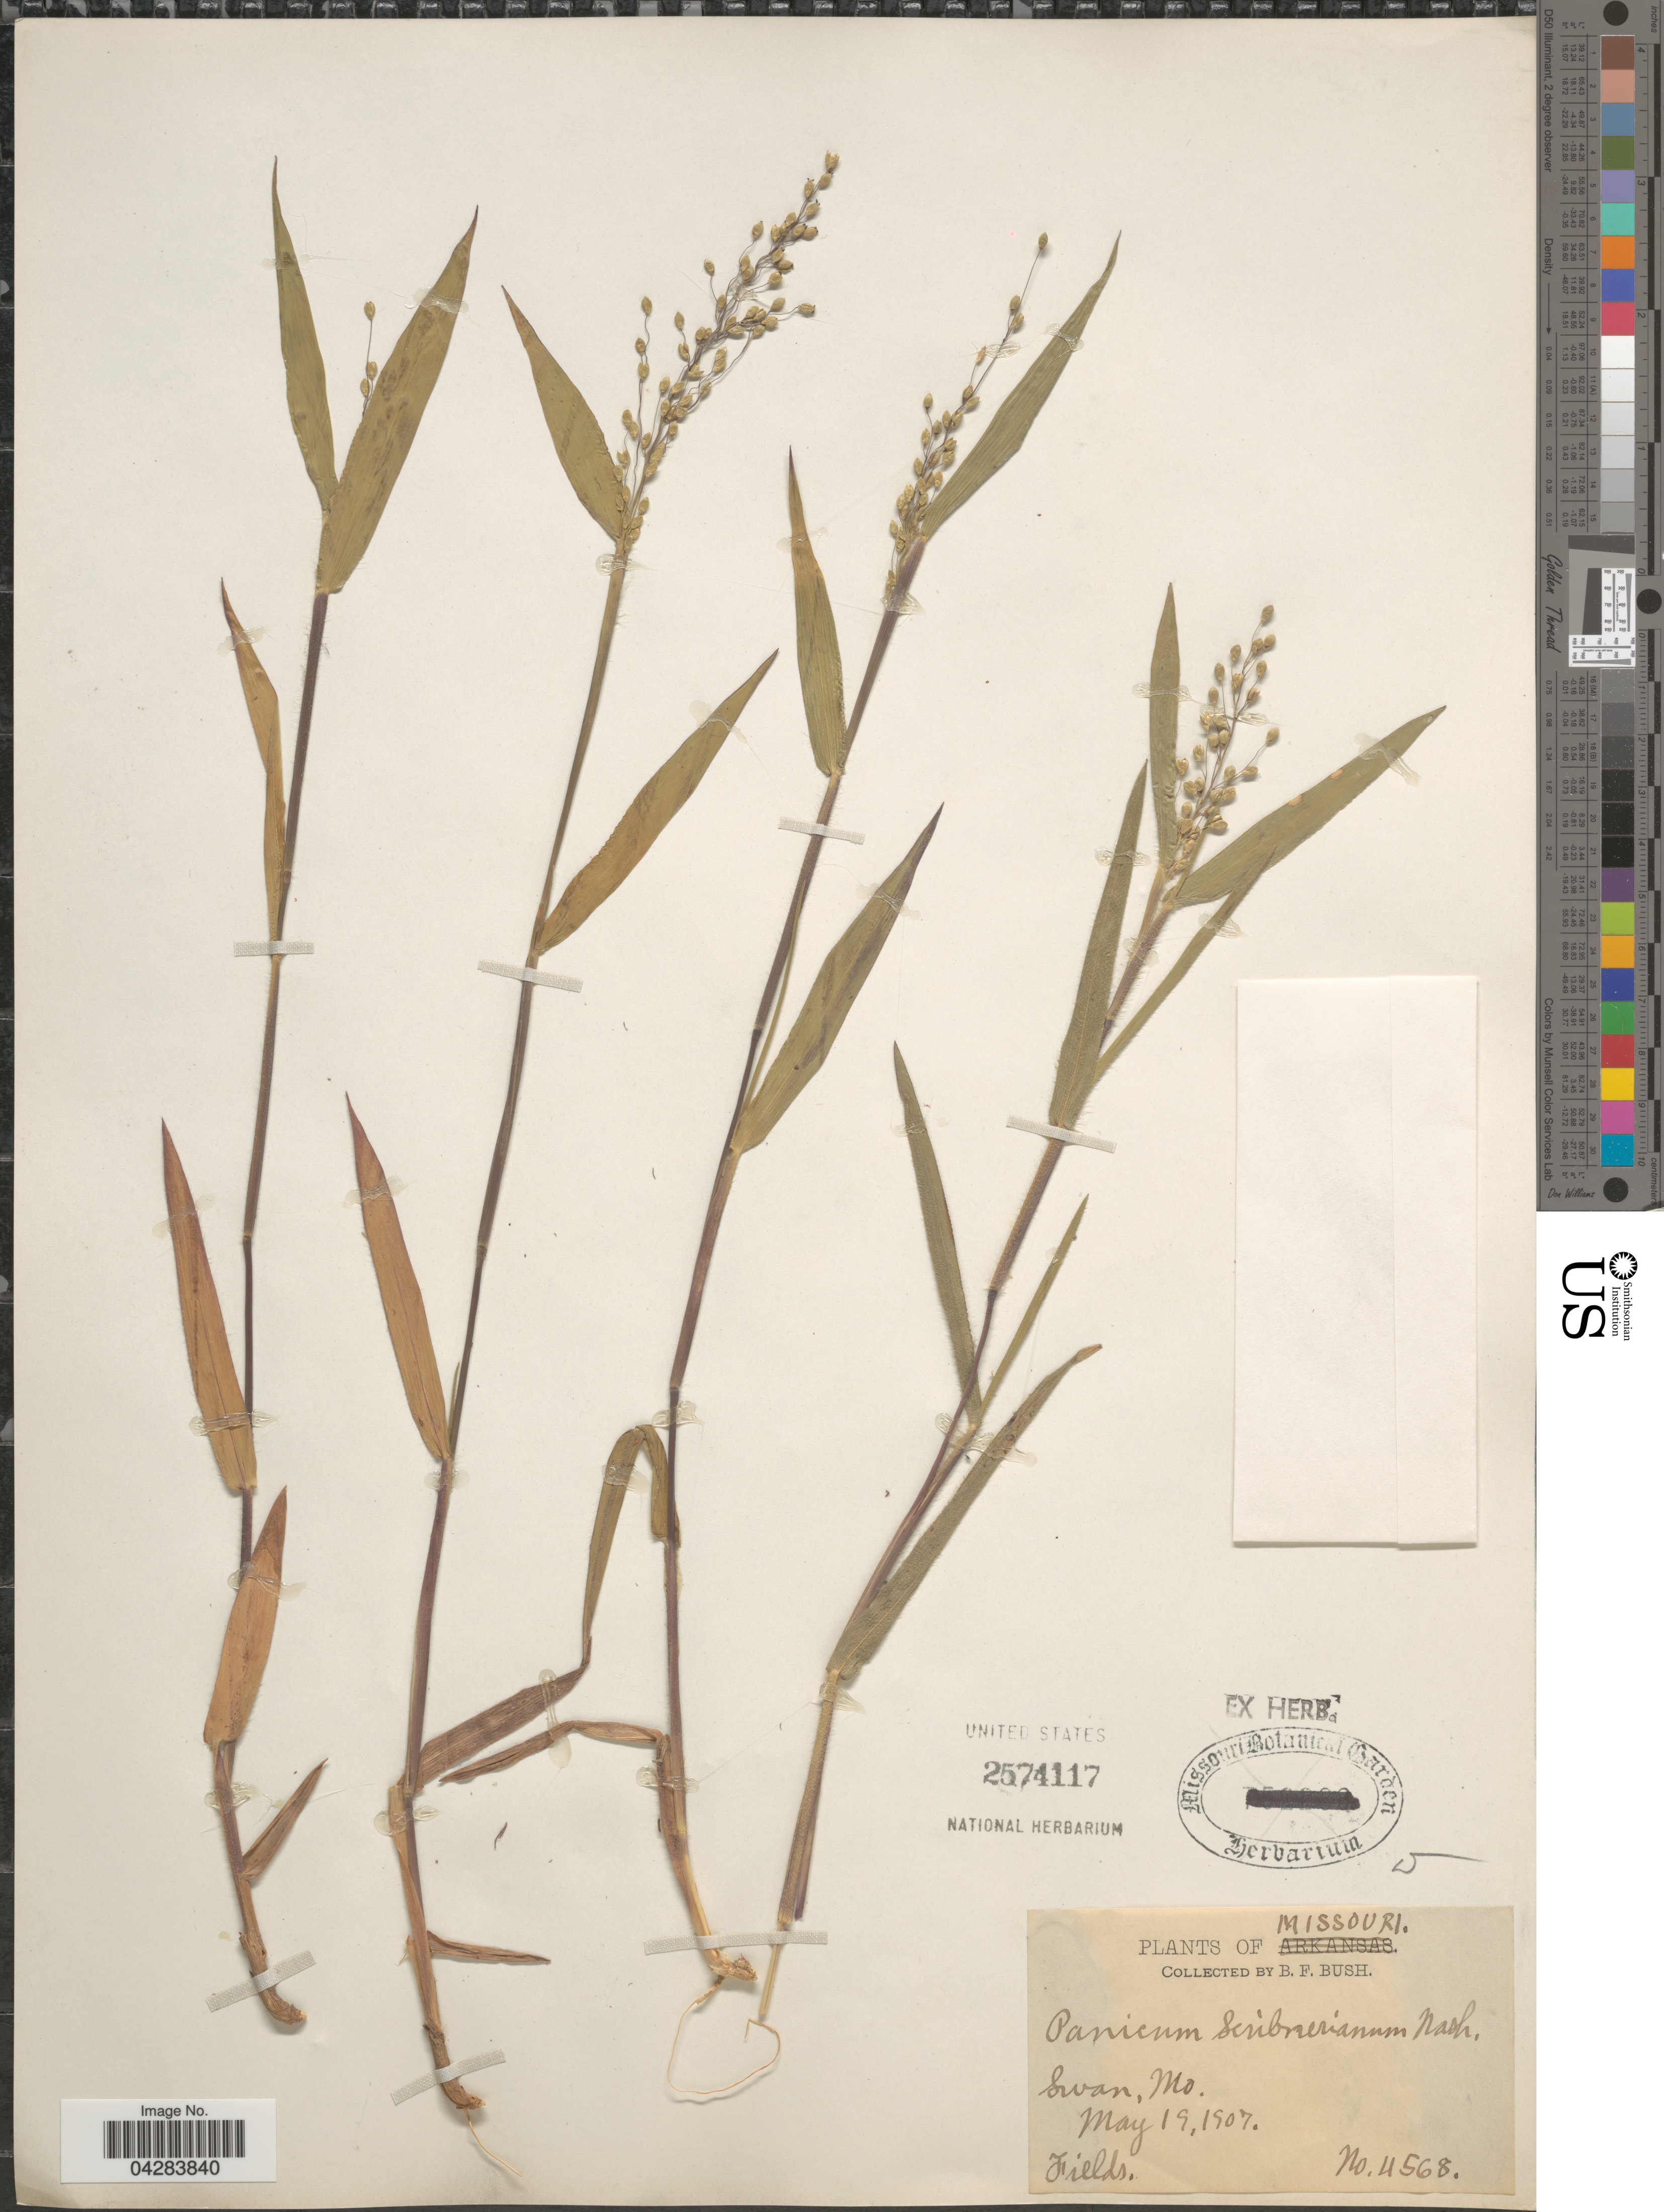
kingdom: Plantae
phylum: Tracheophyta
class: Liliopsida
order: Poales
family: Poaceae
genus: Dichanthelium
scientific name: Dichanthelium oligosanthes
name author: (Schult.) Gould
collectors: B. F. Bush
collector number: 4568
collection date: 1907-05-19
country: United States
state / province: Missouri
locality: Swan.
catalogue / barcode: US 2574117